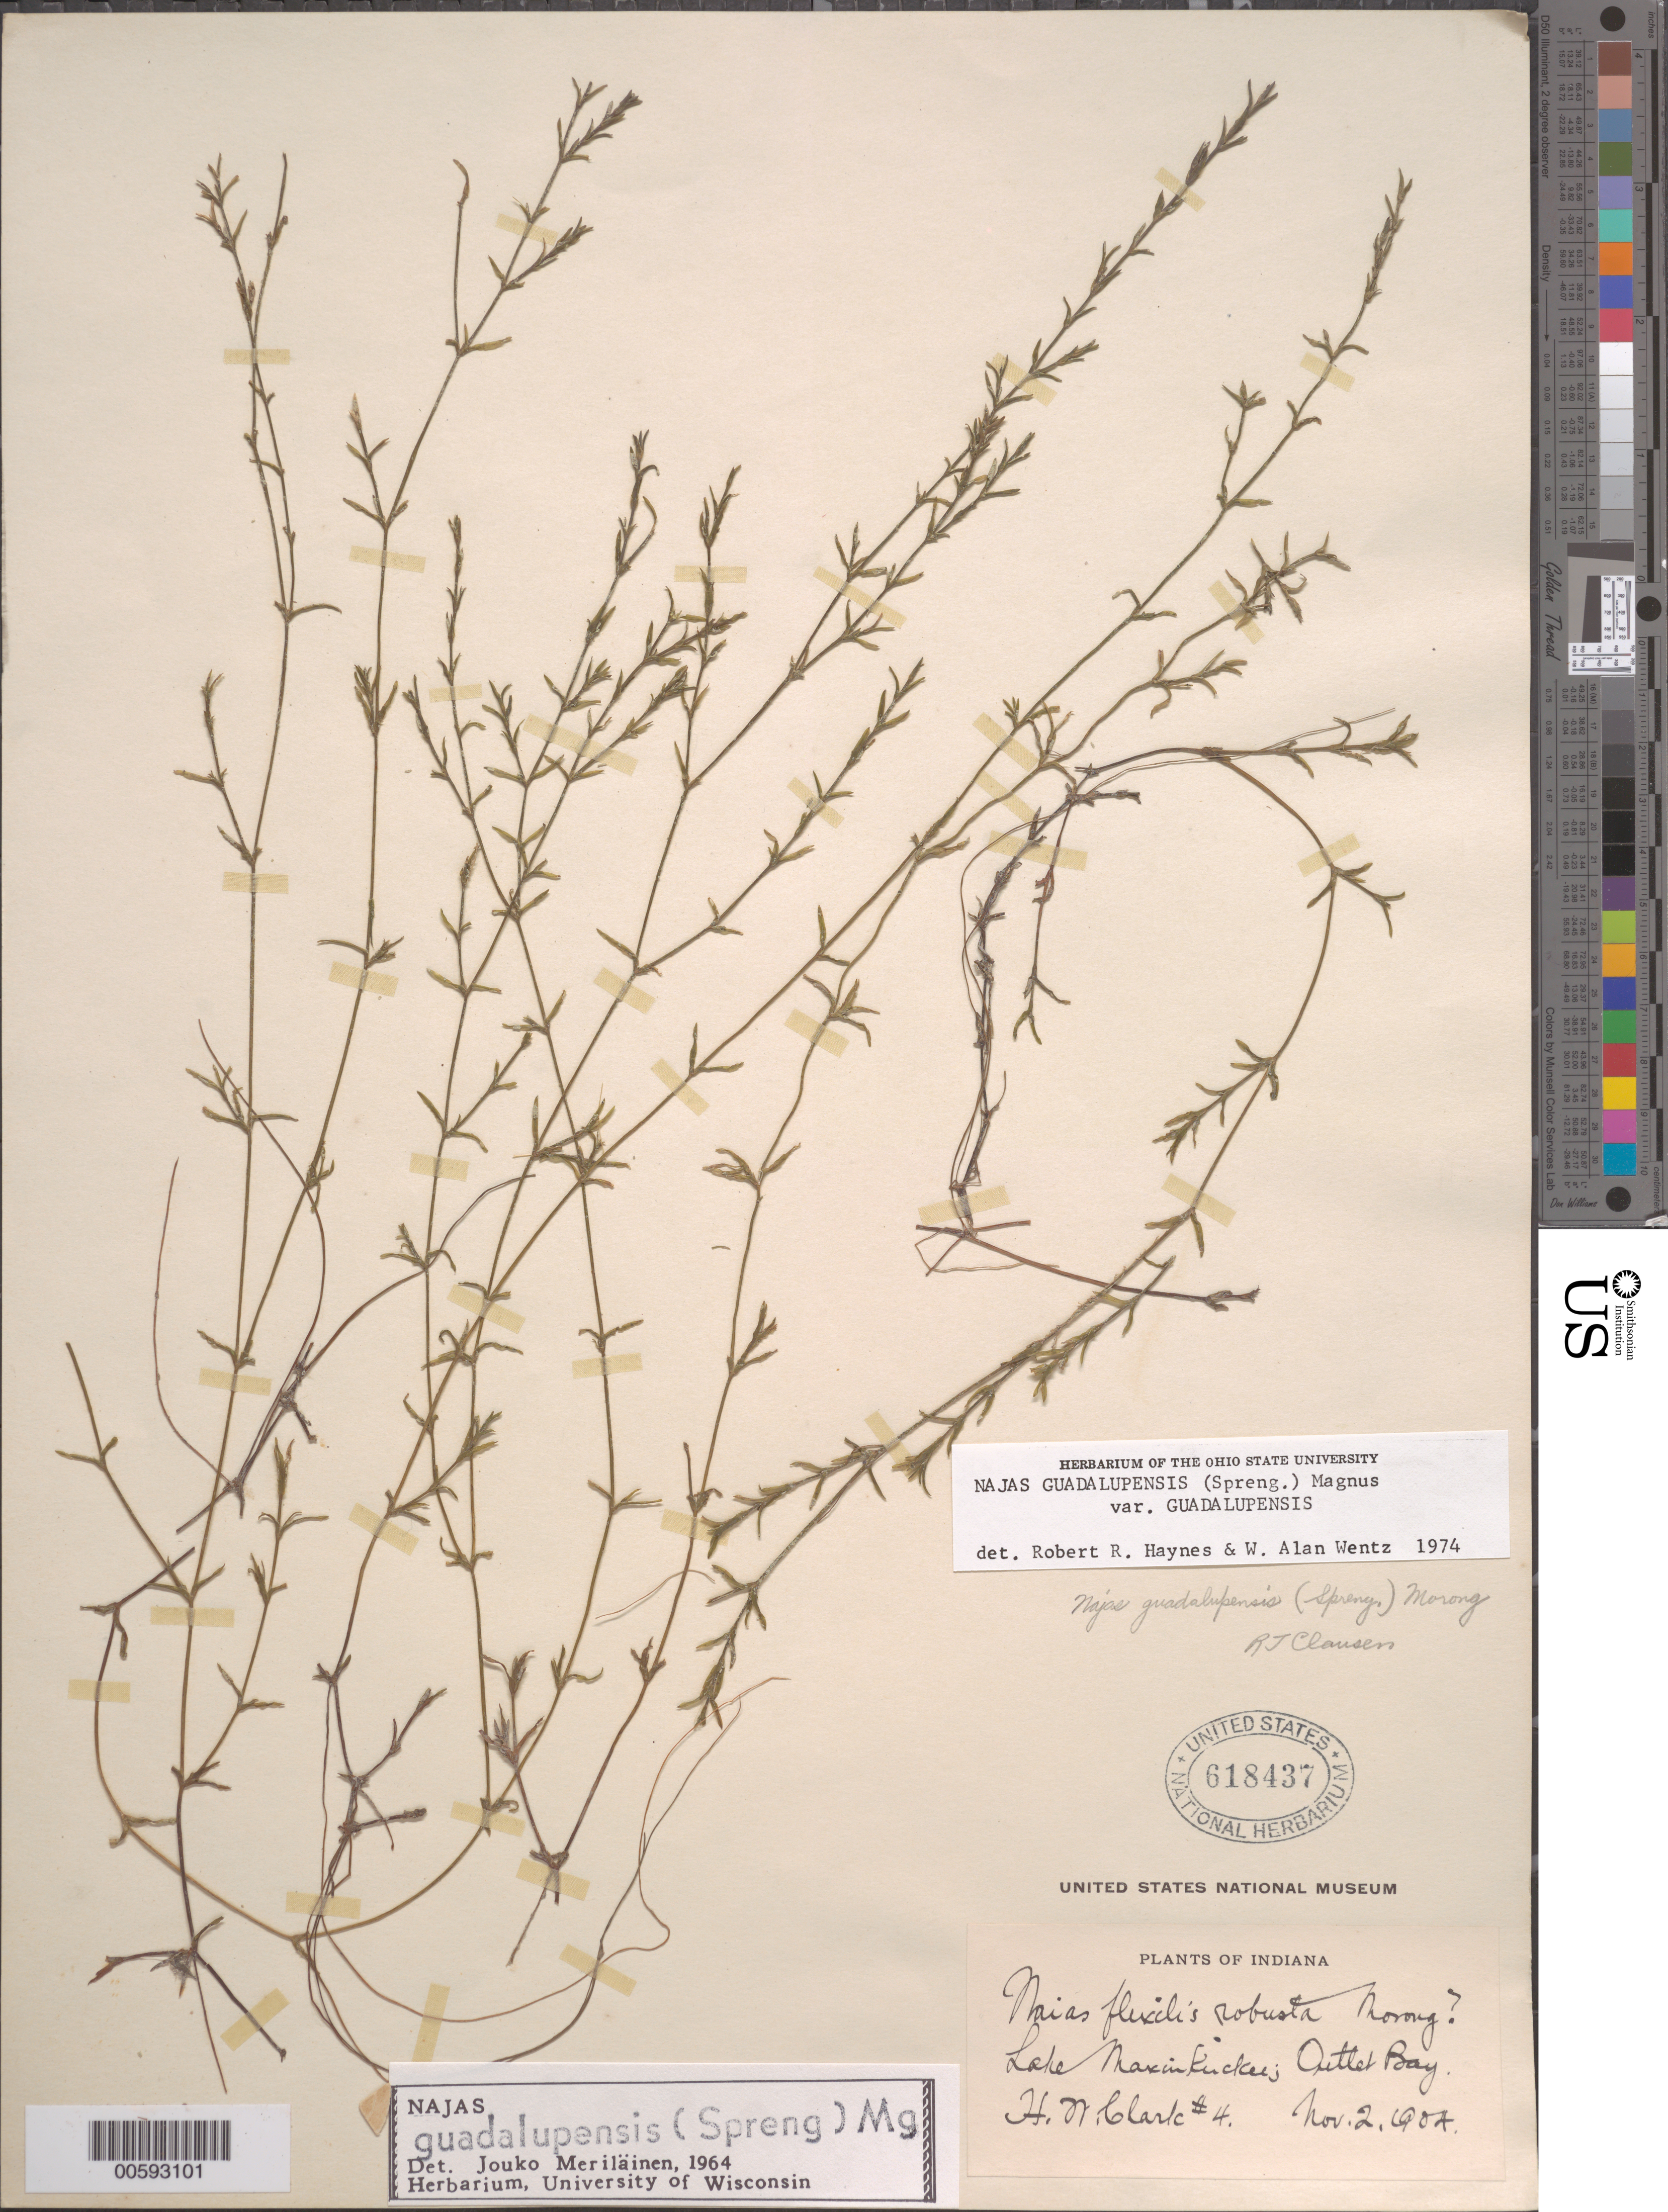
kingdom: Plantae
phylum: Tracheophyta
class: Liliopsida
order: Alismatales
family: Hydrocharitaceae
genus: Najas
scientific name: Najas guadalupensis var. guadalupensis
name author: (Spreng.) Magnus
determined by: Haynes, R. R.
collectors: H. N. Clark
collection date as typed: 02 Nov 1904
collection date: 1904-11-02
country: United States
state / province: Indiana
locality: Lake Maxinkucku, Outlet Bay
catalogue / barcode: US 618437